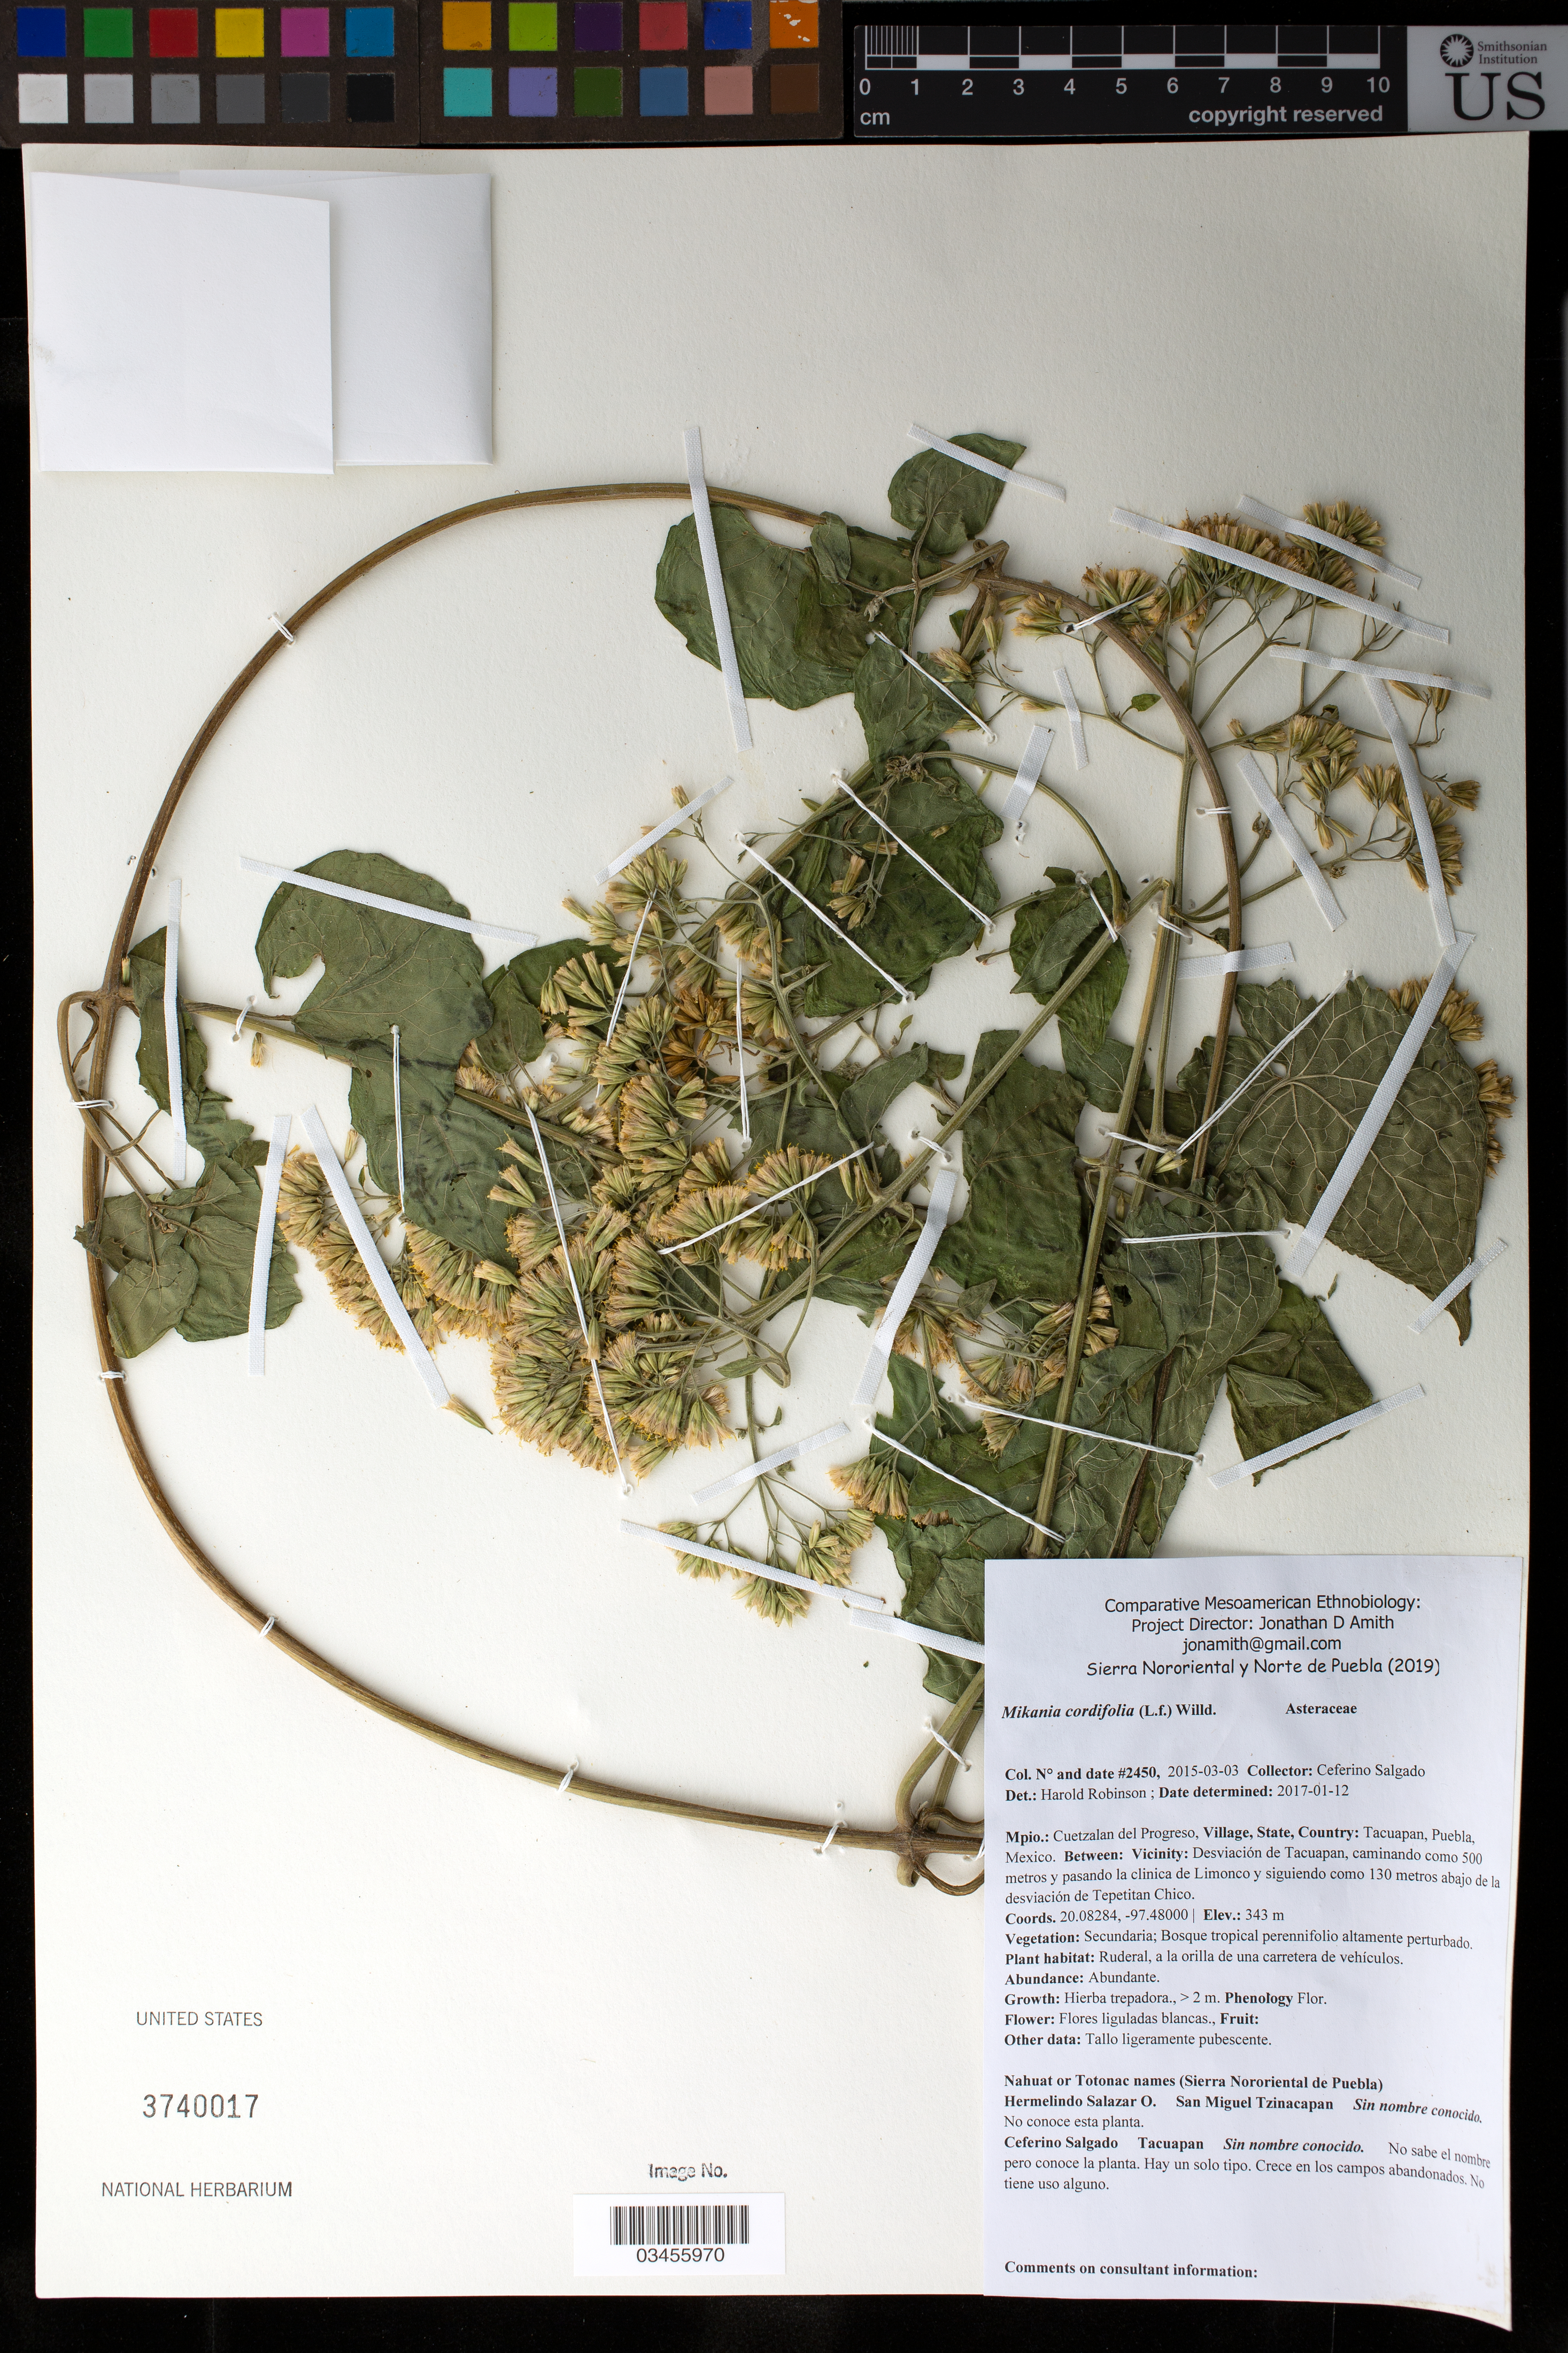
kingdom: Plantae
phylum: Tracheophyta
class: Magnoliopsida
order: Asterales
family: Asteraceae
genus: Mikania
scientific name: Mikania cordifolia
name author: (L. f.) Willd.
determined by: Robinson, Harold E., (US)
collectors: C. Salgado Castañeda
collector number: CSC_02450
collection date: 2015-03-03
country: México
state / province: Puebla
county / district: Cuetzalan del Progreso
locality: PUEBLO: Tacuapan; LOCALIDAD EXACTA: Desviación de Tacuapan, caminando como 500 metros y pasando la clínica de Limonco y siguiendo como 130 metros abajo de la desviación de Tepetitan Chico.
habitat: VEGETACIÓN y HABITAT: Bosque tropical perennifolio altamente perturbado. | Ruderal, a la orilla de una carretera de vehículos.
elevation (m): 343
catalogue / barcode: US 3740017